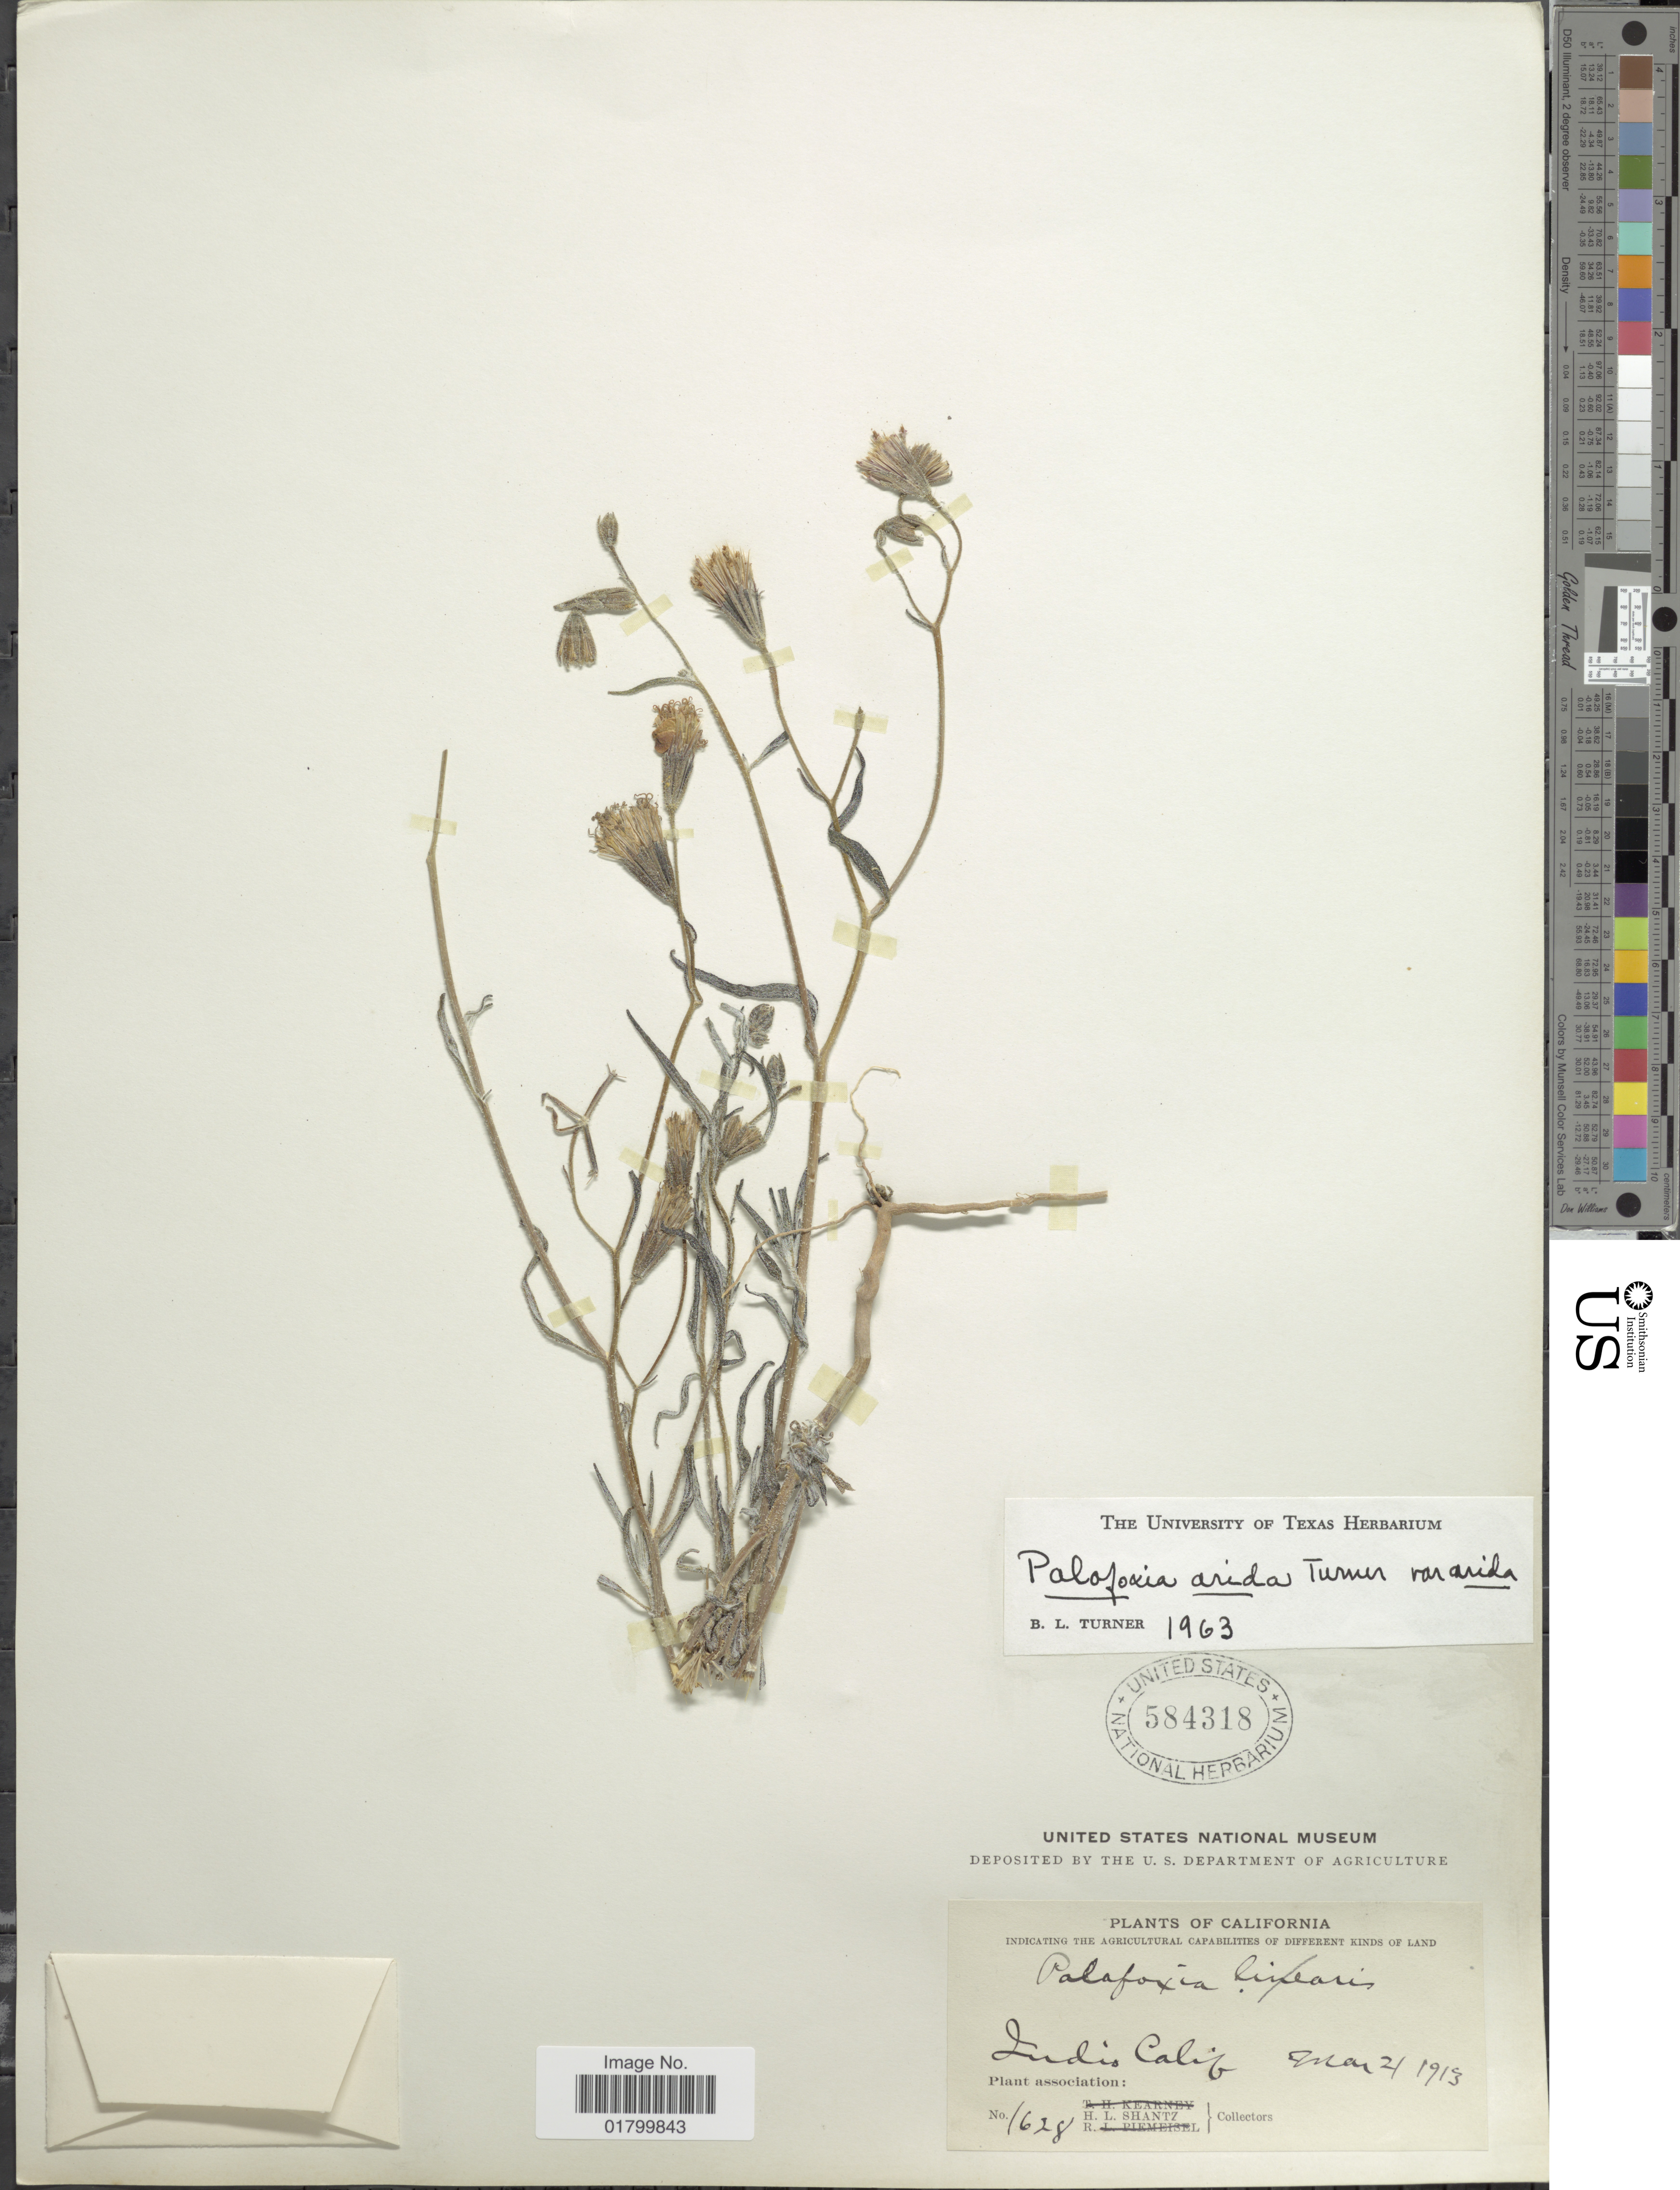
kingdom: Plantae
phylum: Tracheophyta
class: Magnoliopsida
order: Asterales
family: Asteraceae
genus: Palafoxia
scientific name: Palafoxia arida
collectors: H. Shantz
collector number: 1628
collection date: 1913-03-21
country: United States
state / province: California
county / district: Riverside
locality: Indio Calif.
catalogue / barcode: US 584318